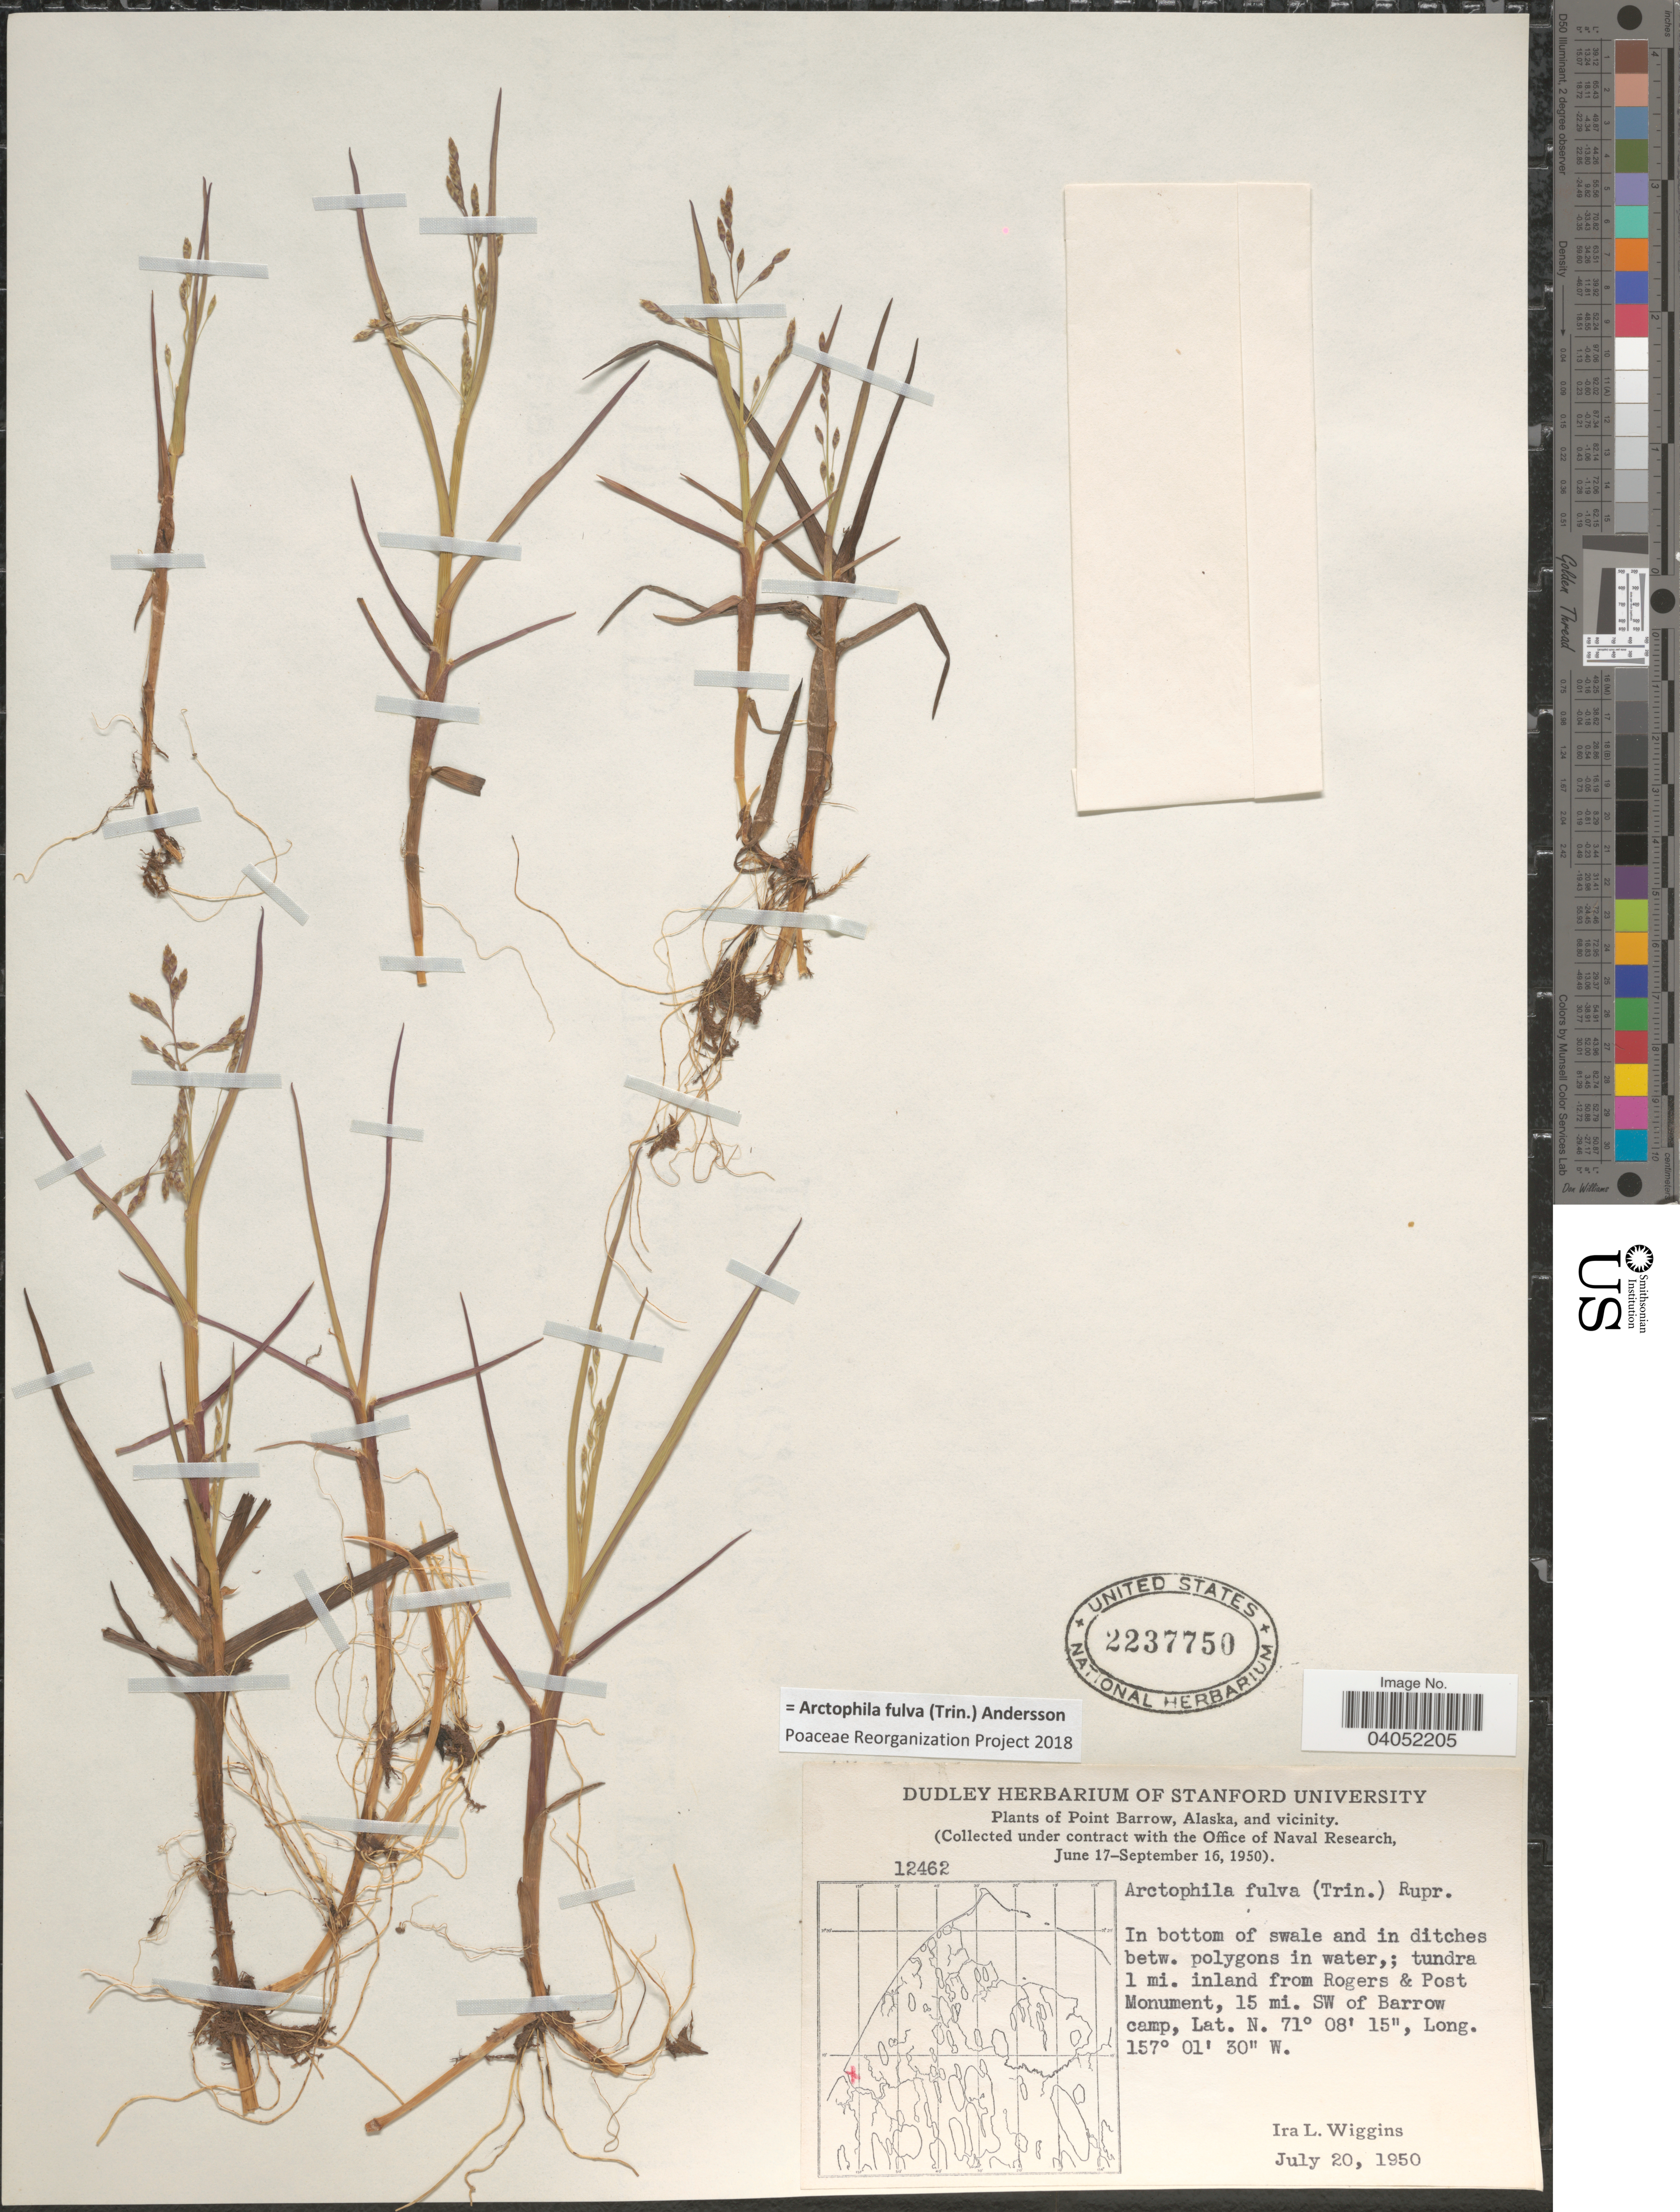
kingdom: Plantae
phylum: Tracheophyta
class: Liliopsida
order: Poales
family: Poaceae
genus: Arctophila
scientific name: Arctophila fulva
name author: (Trin.) Andersson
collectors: I. L. Wiggins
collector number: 12462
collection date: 1950-07-20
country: United States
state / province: Alaska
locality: Point Barrow, Alaska, and vicinity. Tundra 1 mi. inland from Rogers & Post Monument, 15 mi. SW of Barrow camp.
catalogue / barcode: US 2237750